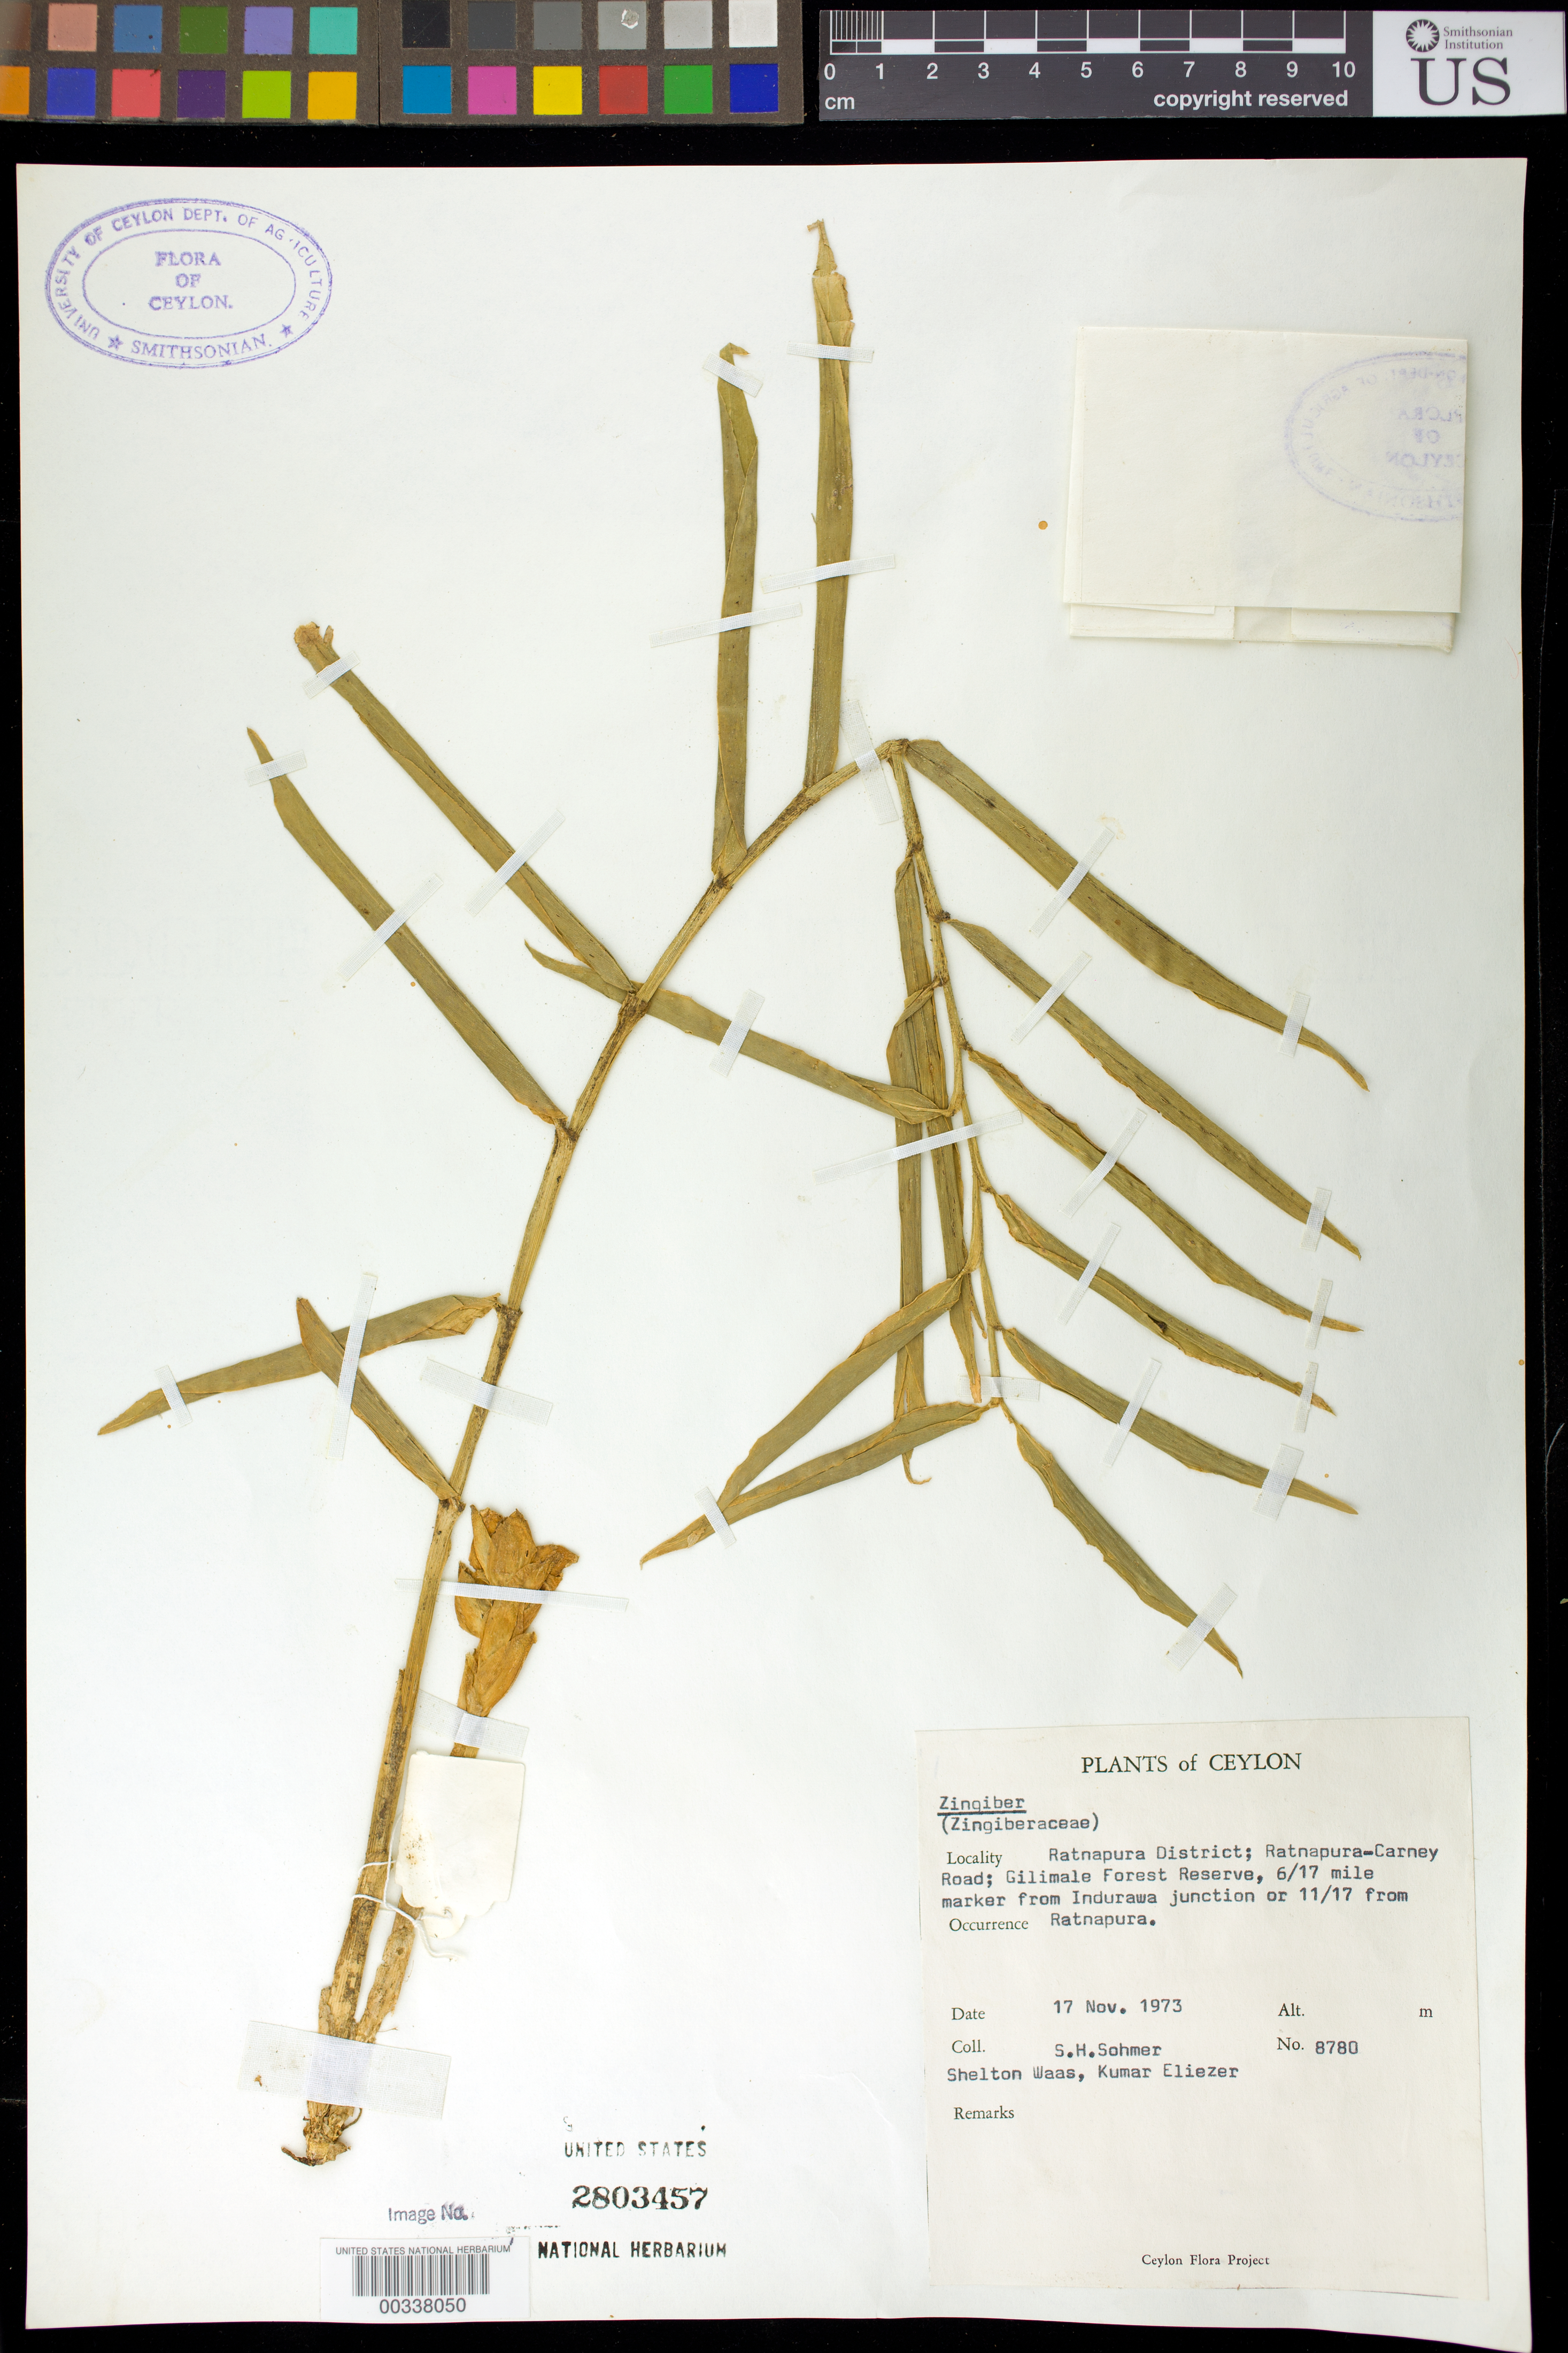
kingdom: Plantae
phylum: Tracheophyta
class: Liliopsida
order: Zingiberales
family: Zingiberaceae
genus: Zingiber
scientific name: Zingiber sp.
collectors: S. H. Sohmer & S. Waas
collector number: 8780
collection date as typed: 17 Nov 1973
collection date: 1973-11-17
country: Sri Lanka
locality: Plants of ceylon, ratnapura dist; ratnapura-carney road; gilimale forest reserve, 6/17 mi marker from indurawa junc or ...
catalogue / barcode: US 2803457